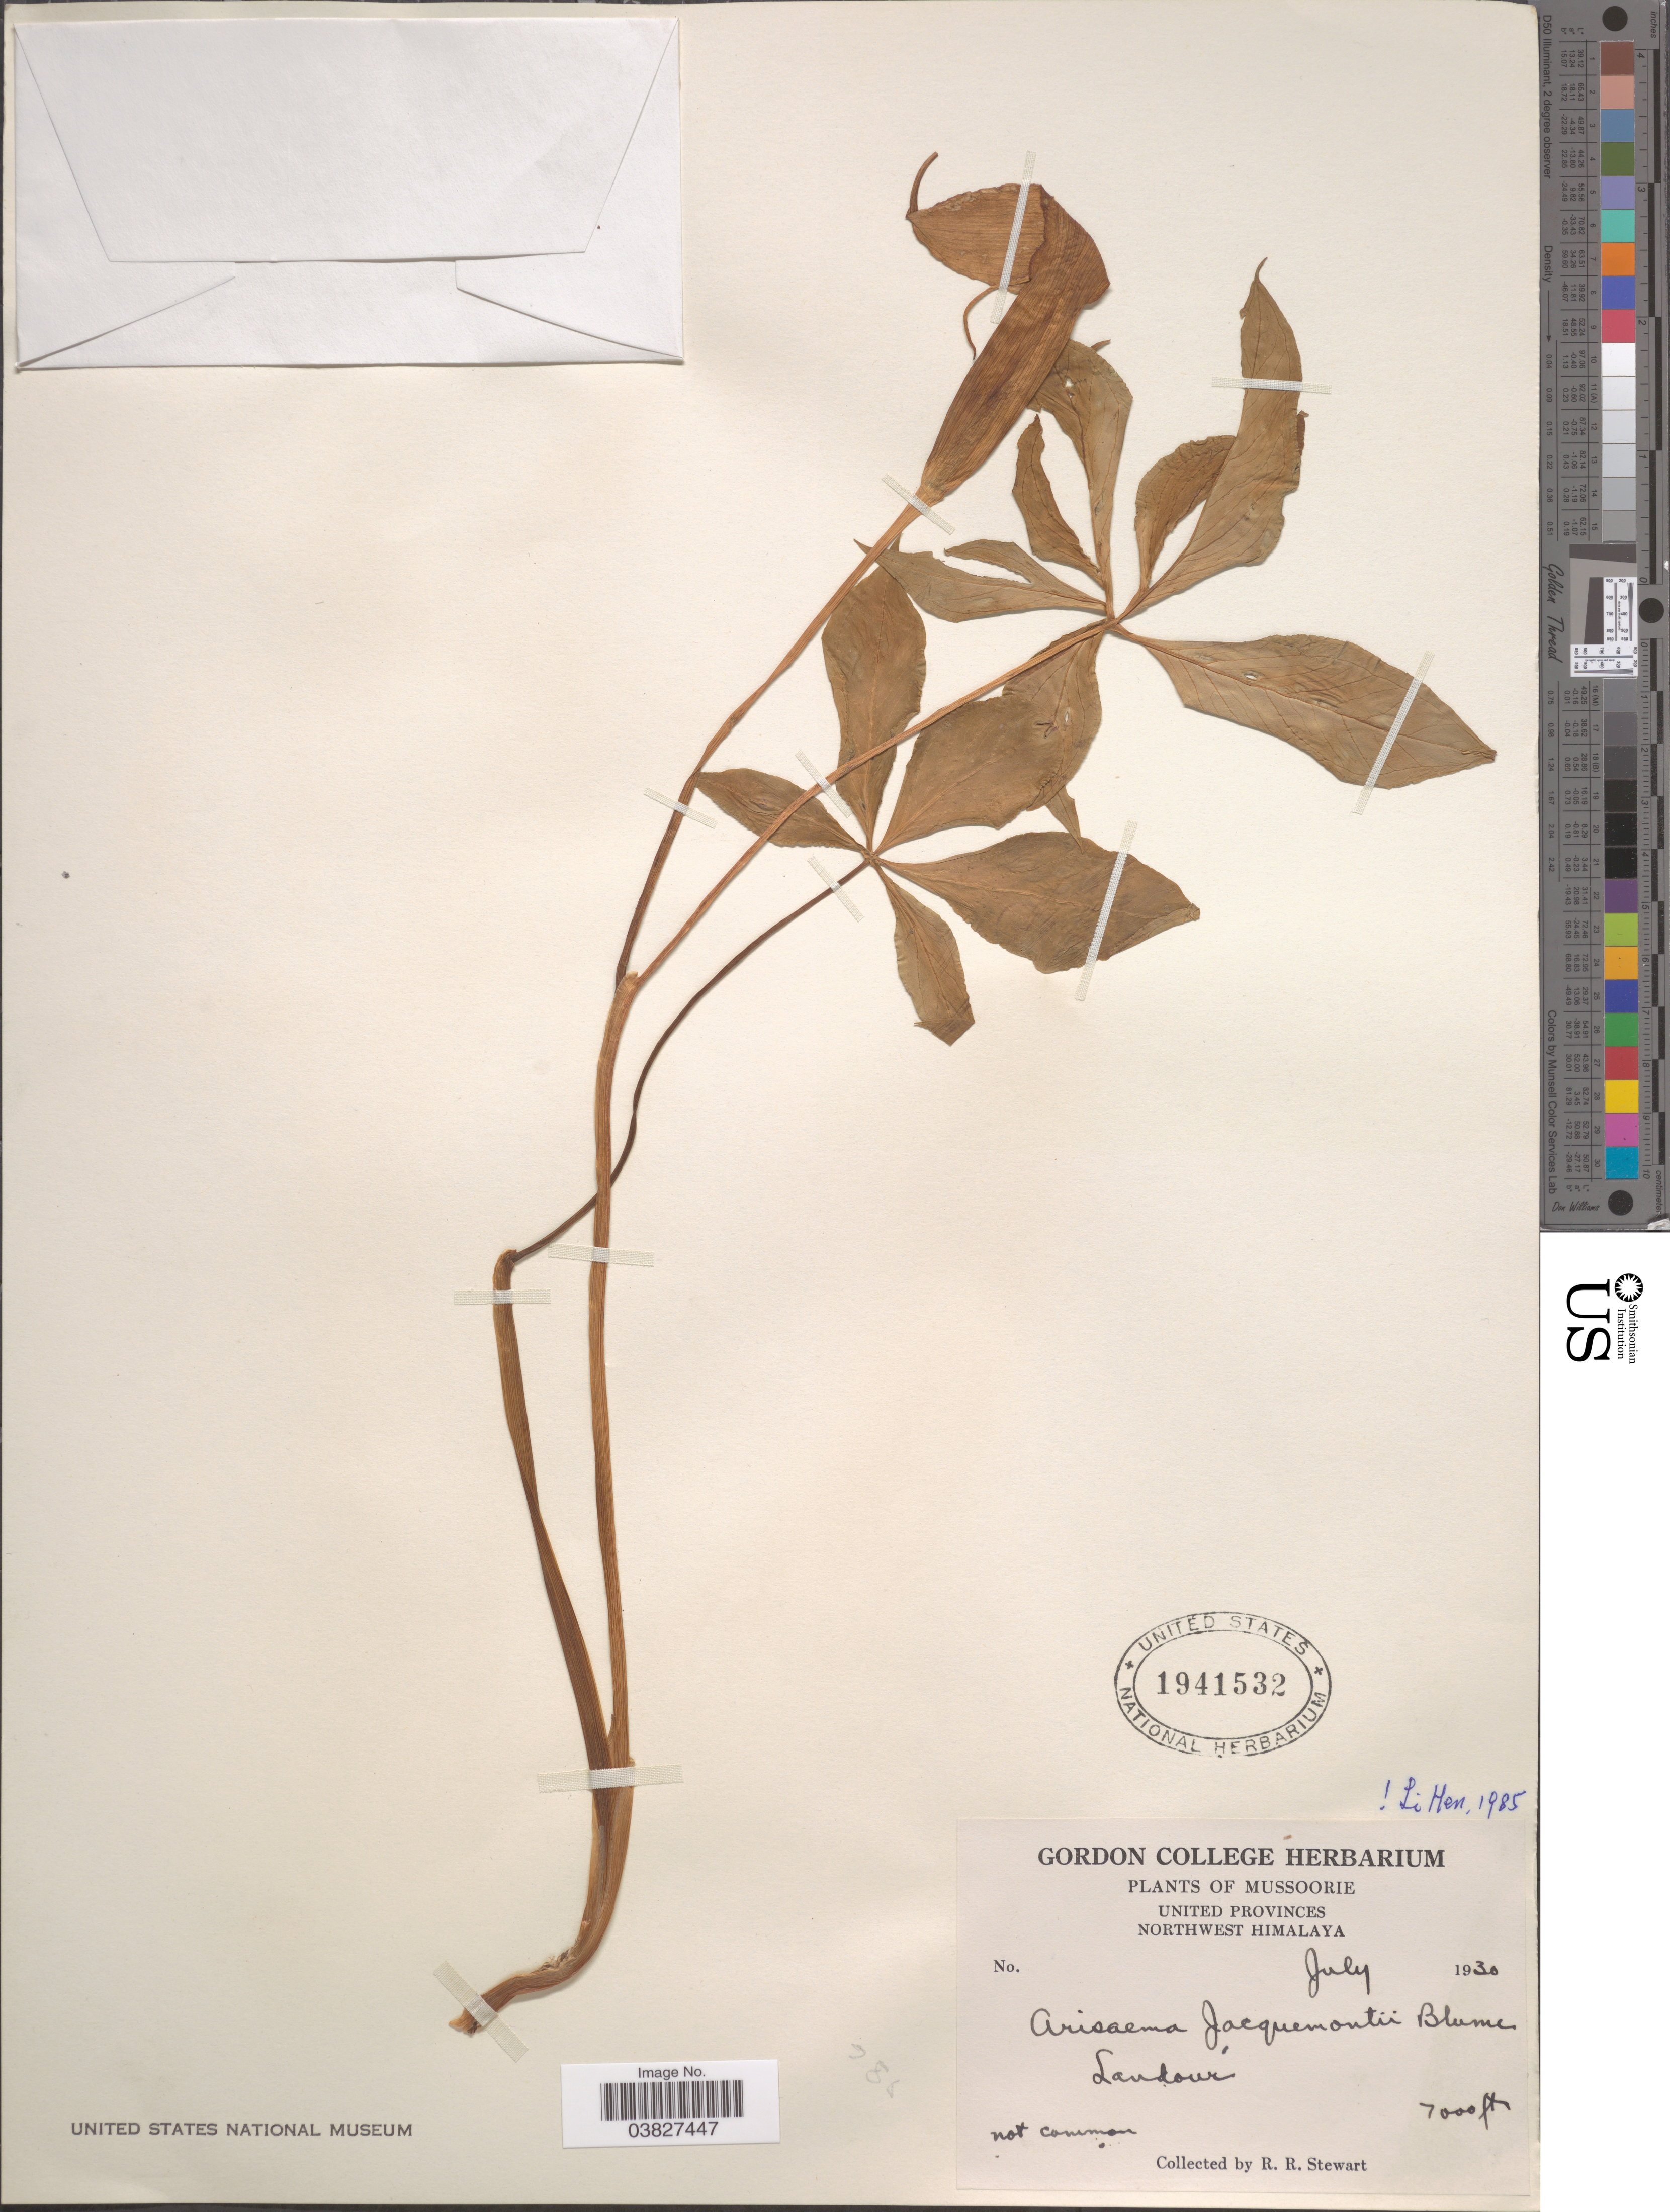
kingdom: Plantae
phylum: Tracheophyta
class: Liliopsida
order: Alismatales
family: Araceae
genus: Arisaema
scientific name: Arisaema jacquemontii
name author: Blume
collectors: R. Stewart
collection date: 1930-07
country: India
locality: Mussoorie. United Provinces Northwest Himalaya. Landour.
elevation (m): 2134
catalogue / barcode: US 1941532